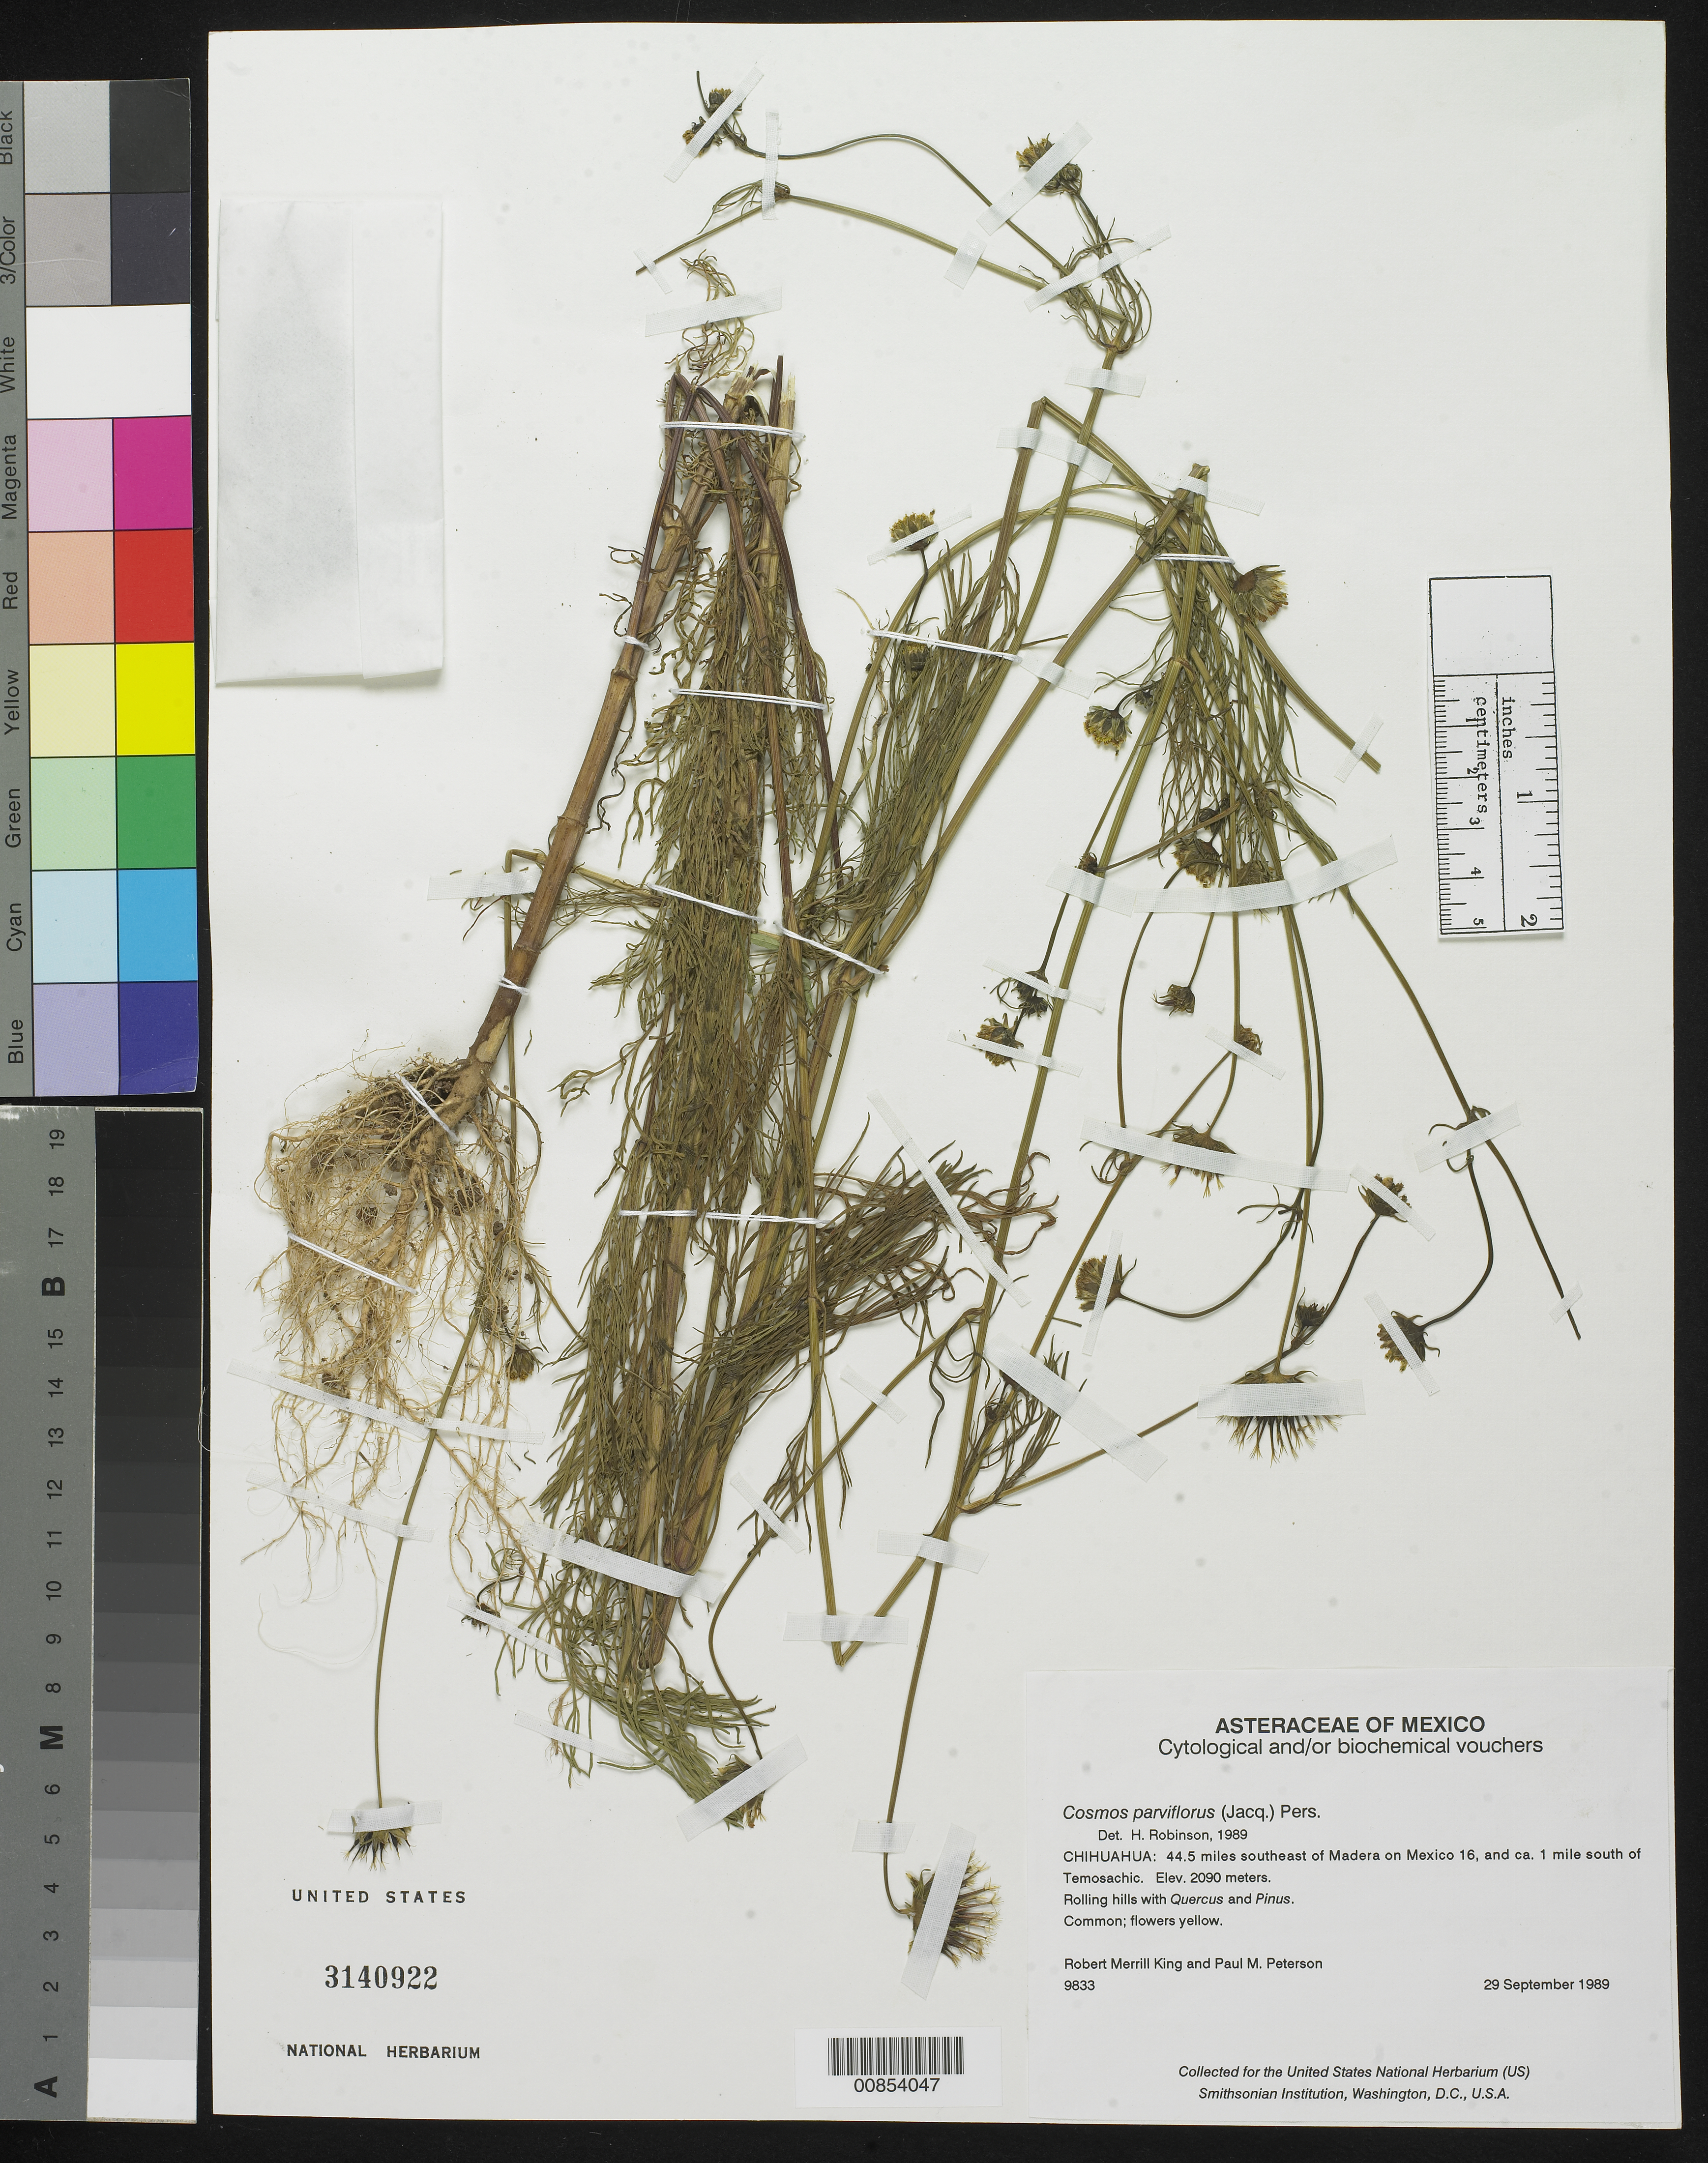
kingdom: Plantae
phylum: Tracheophyta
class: Magnoliopsida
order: Asterales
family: Asteraceae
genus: Cosmos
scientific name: Cosmos parviflorus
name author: (Jacq.) Pers.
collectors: R. M. King & P. M. Peterson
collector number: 9833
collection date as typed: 29 Sep 1989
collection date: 1989-09-29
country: Mexico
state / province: Chihuahua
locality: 44.5 miles southeast of Madera on Mexico 16, and ca. 1 mile south of Temosachic.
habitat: Rolling hills with Quercus and Pinus.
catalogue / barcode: US 3140922